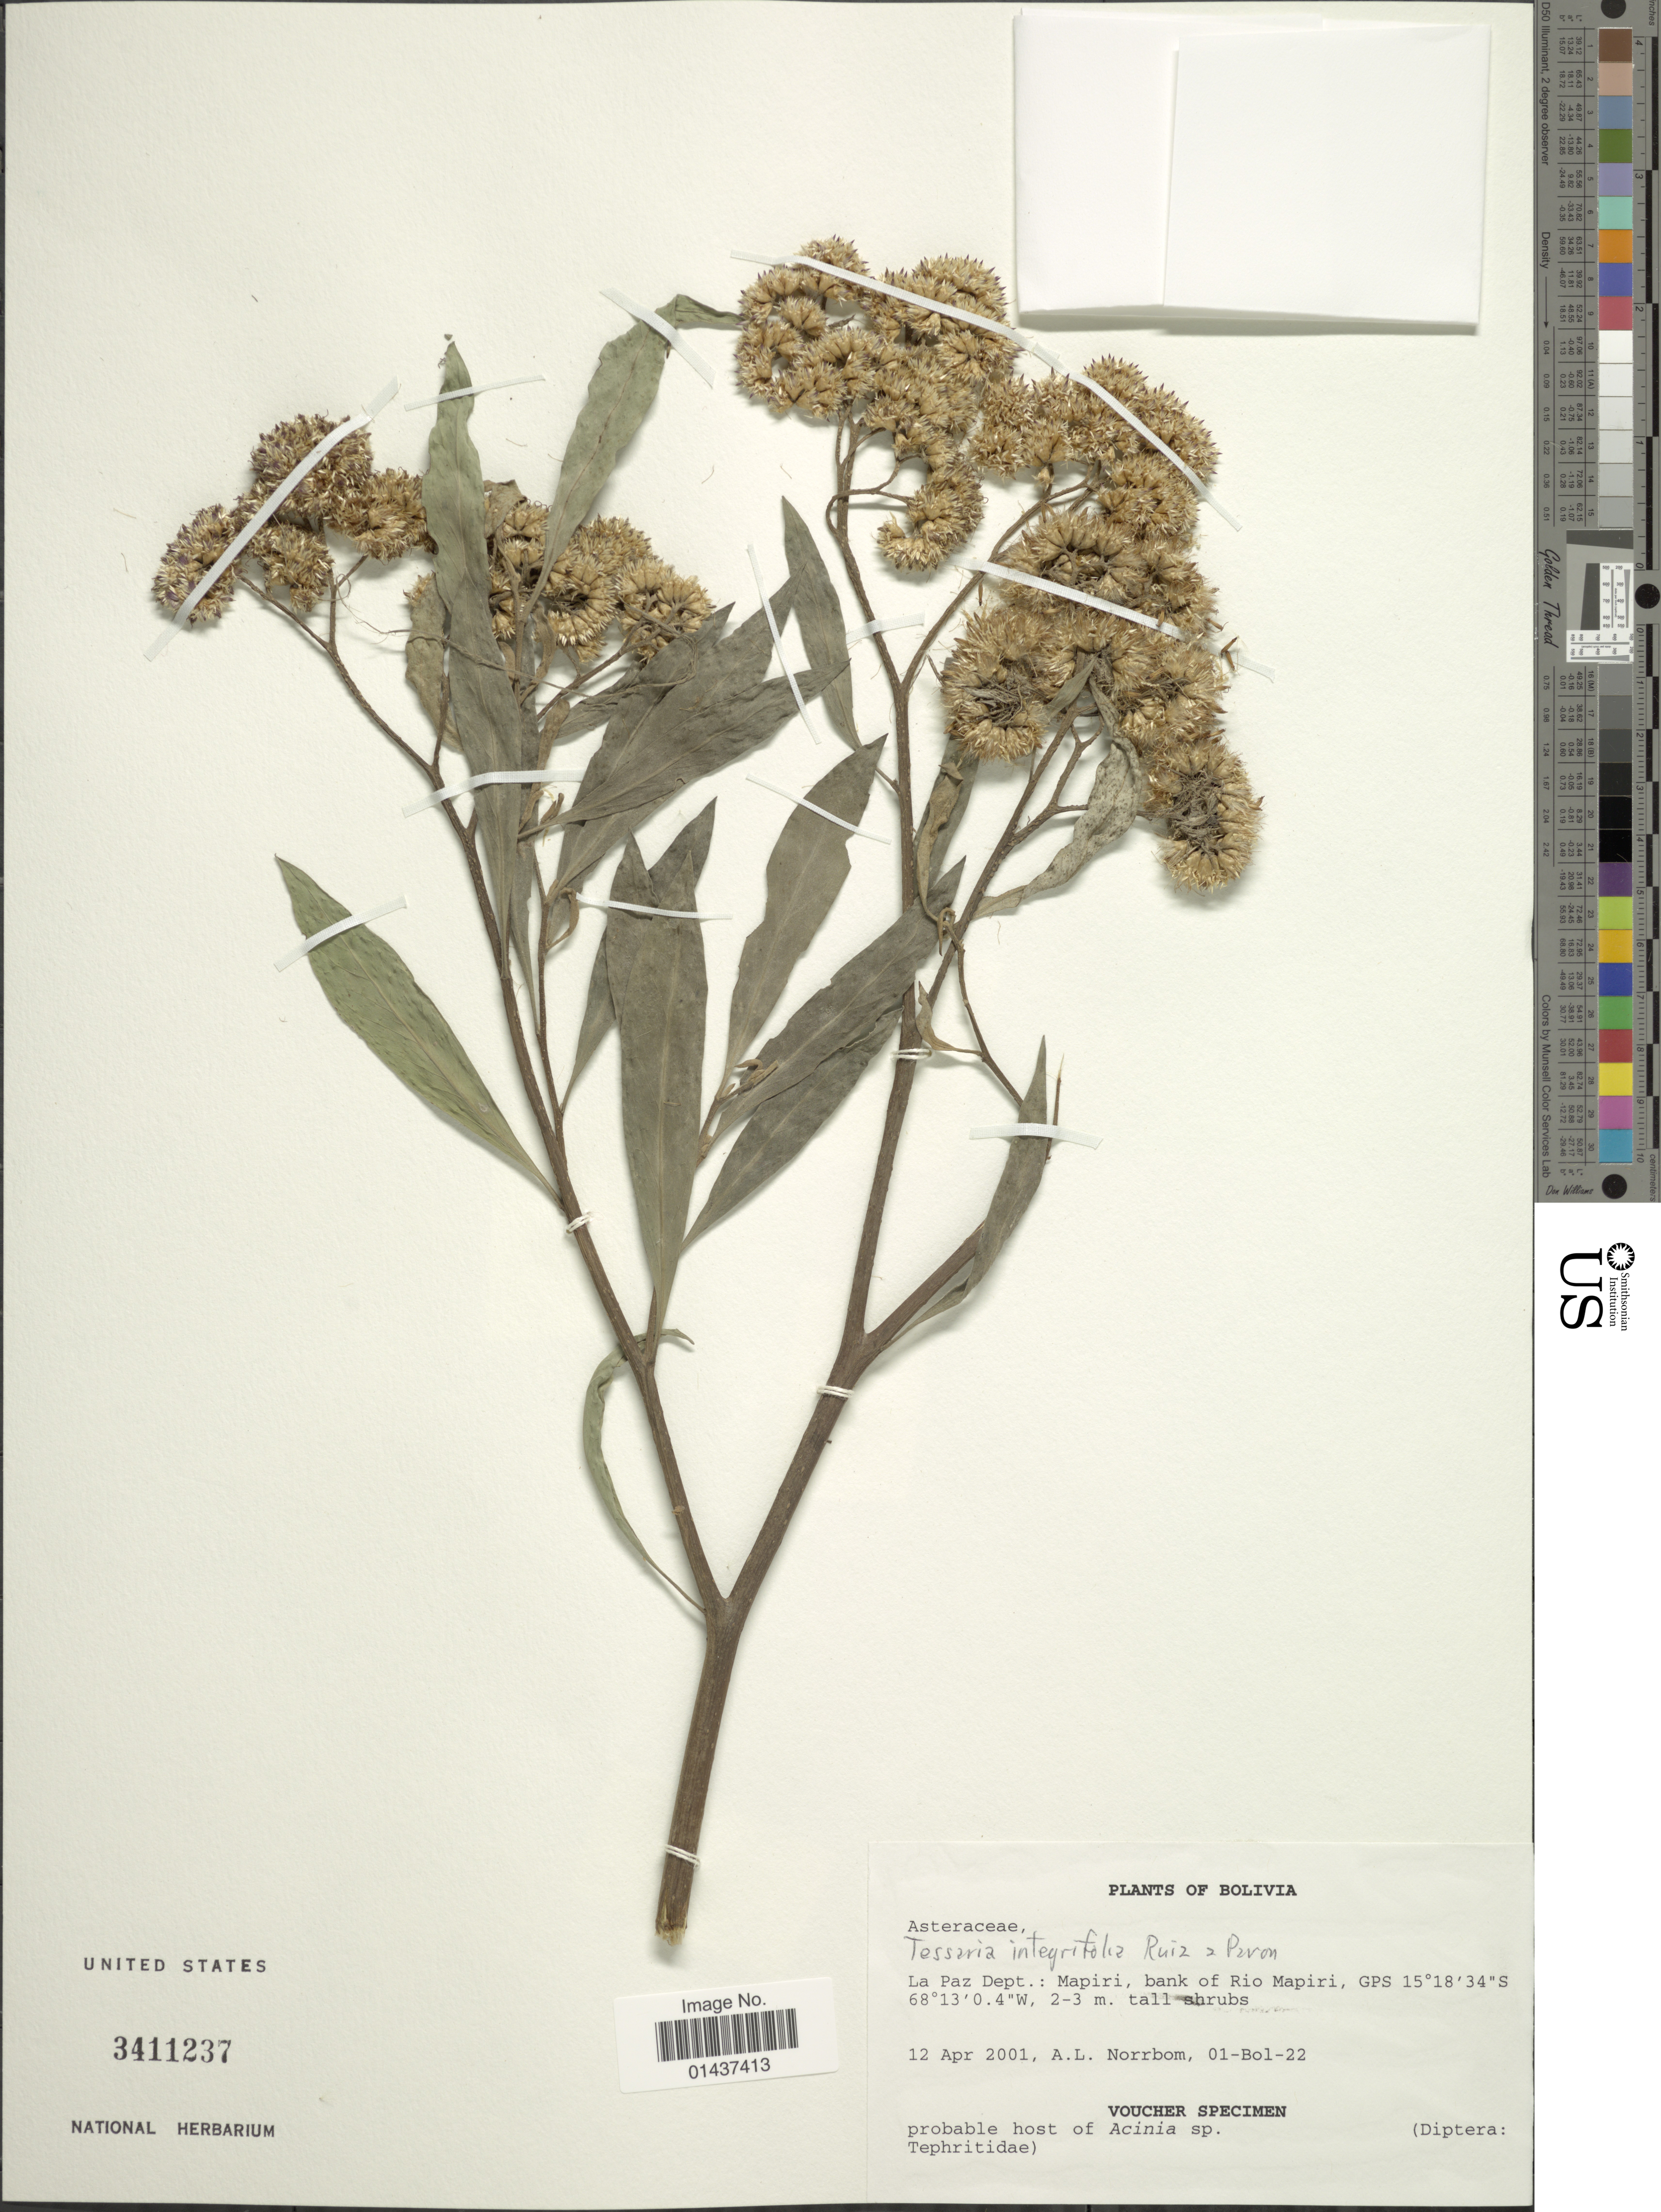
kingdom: Plantae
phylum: Tracheophyta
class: Magnoliopsida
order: Asterales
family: Asteraceae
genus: Tessaria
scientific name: Tessaria integrifolia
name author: Ruiz & Pav.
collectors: A. L. Norrbom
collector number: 01-Bol-22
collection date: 2001-04-12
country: Bolivia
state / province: La Paz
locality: La Paz Dept: Mapiri, bank of Rio Mapiri, GPS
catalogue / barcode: US 3411237